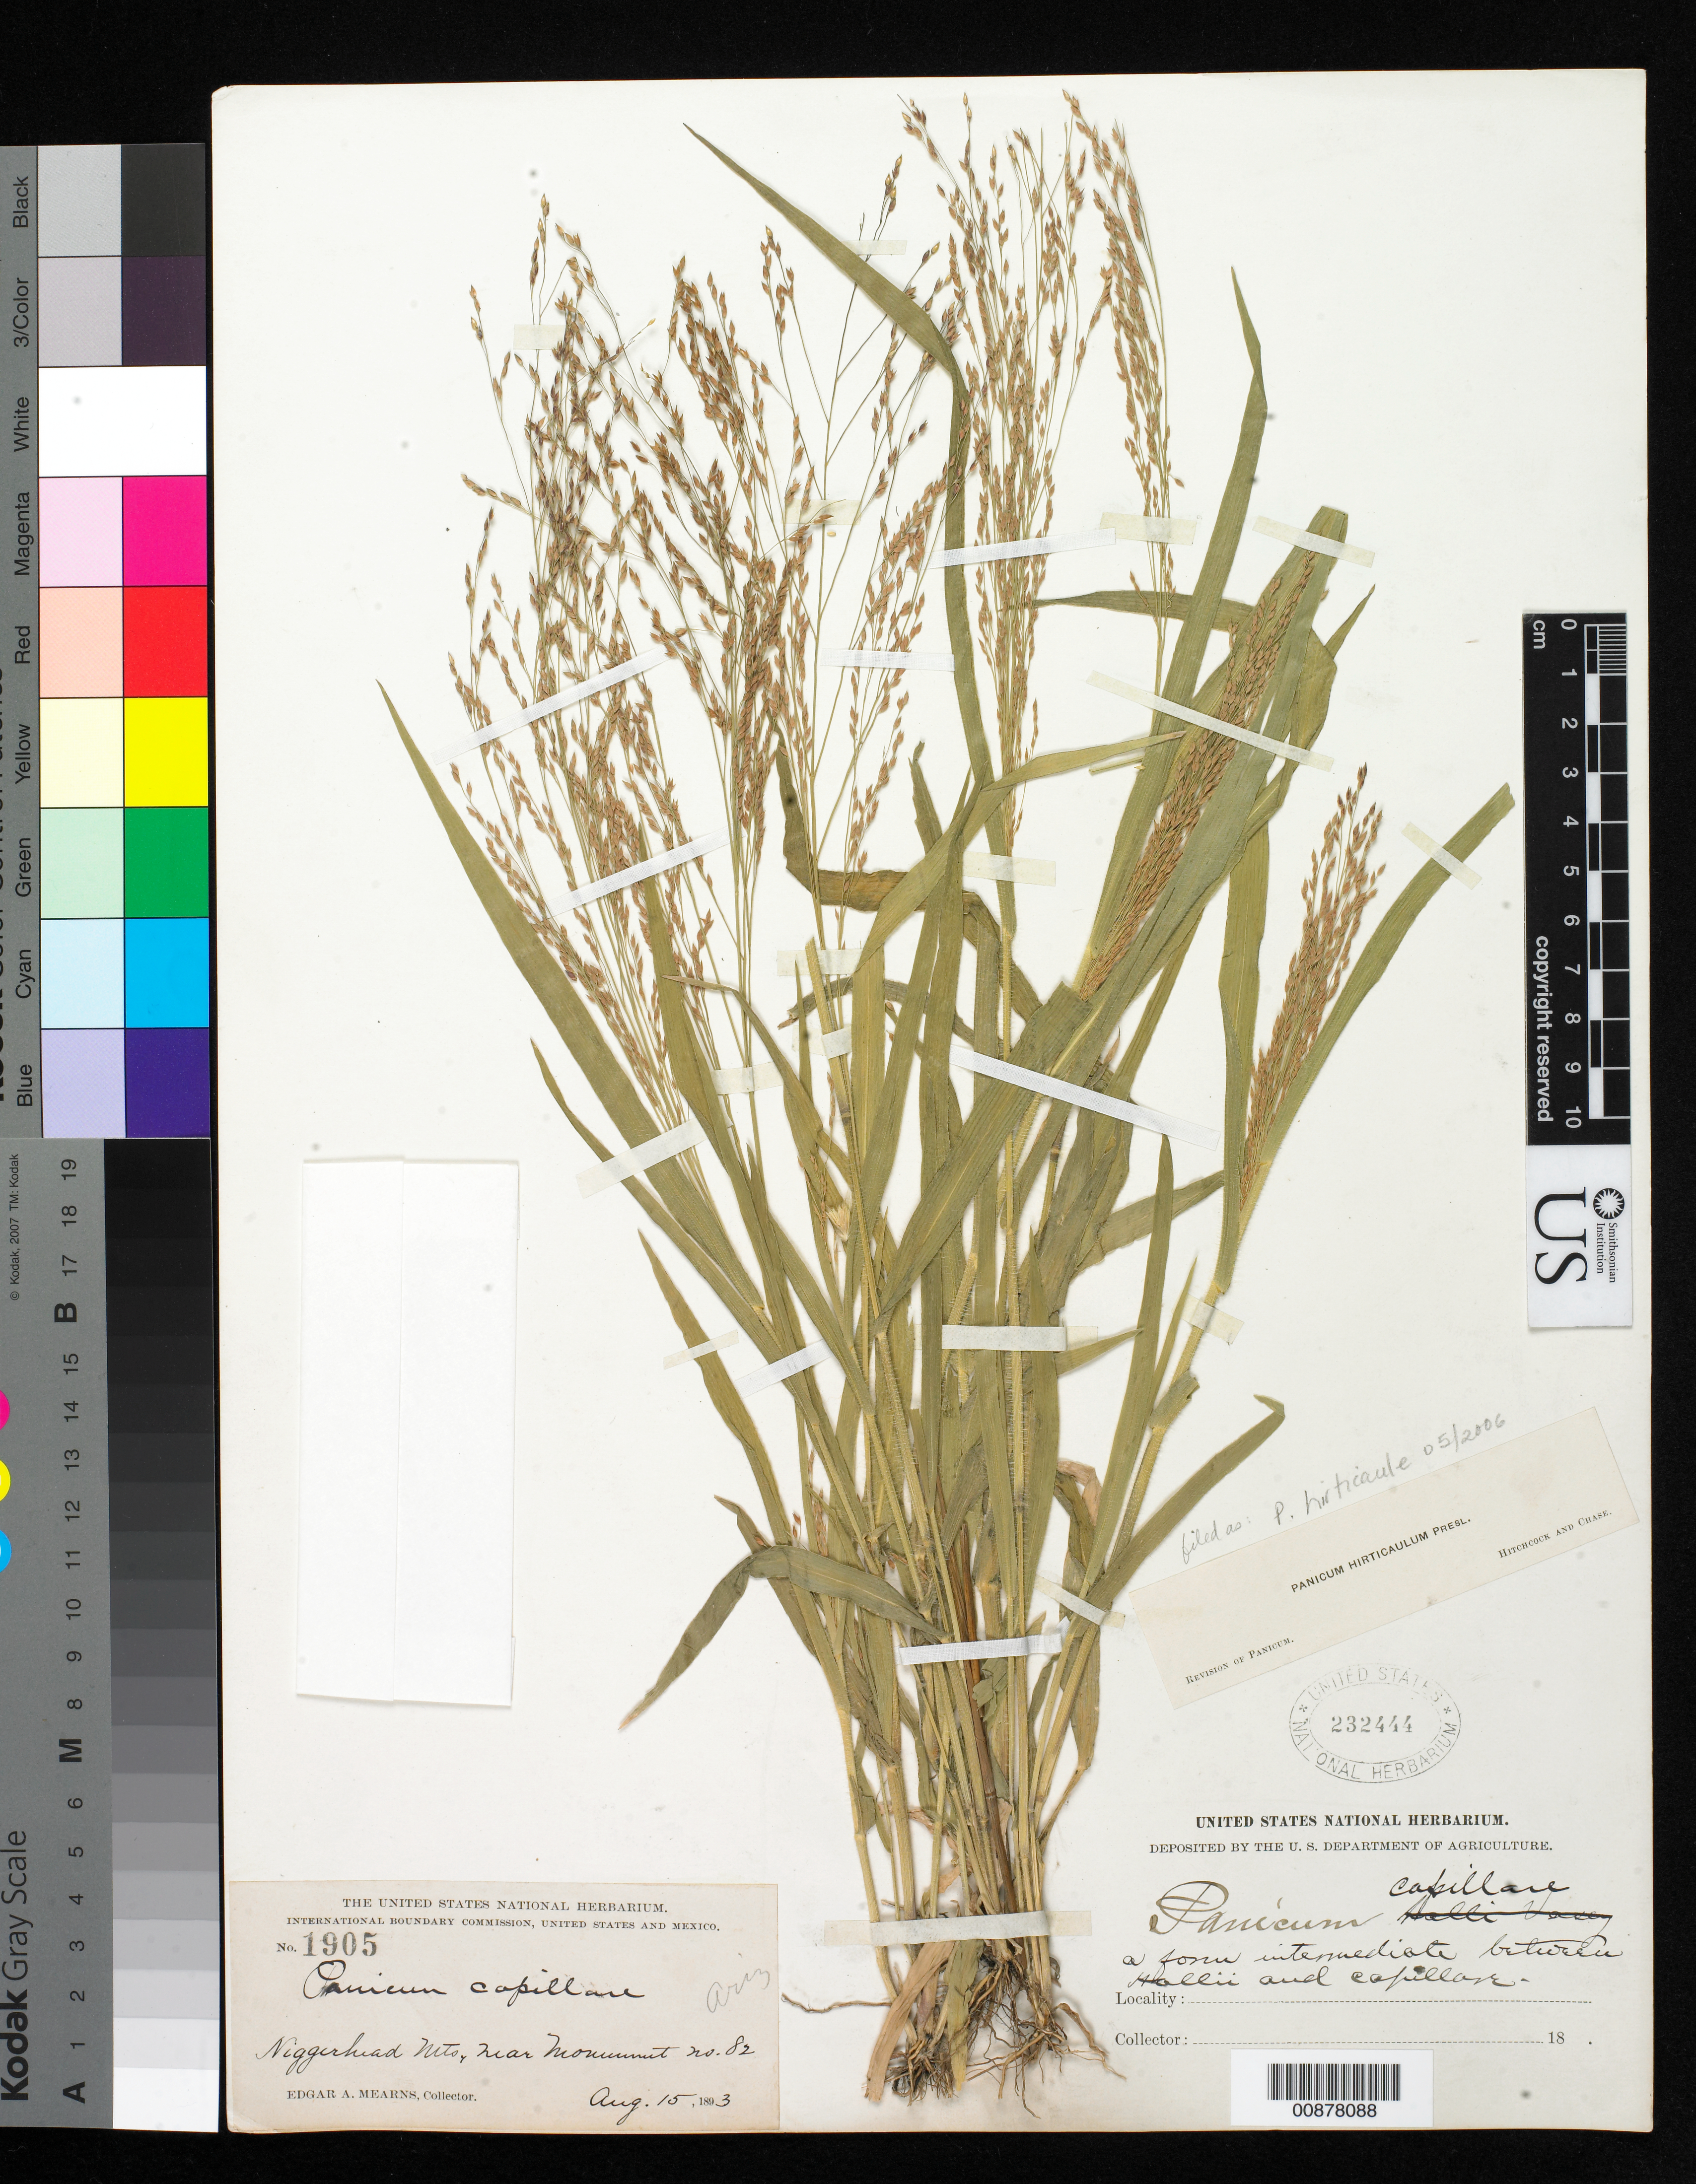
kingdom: Plantae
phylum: Tracheophyta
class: Liliopsida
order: Poales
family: Poaceae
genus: Panicum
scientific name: Panicum hirticaule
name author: J. Presl in C. Presl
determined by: Hitchcock, A. S.; Chase, [M.] A.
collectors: E. A. Mearns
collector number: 1905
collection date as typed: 15 Aug 1893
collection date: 1893-08-15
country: United States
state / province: Arizona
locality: Niggerhead Mts., near Monument no. 82.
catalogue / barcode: US 232444